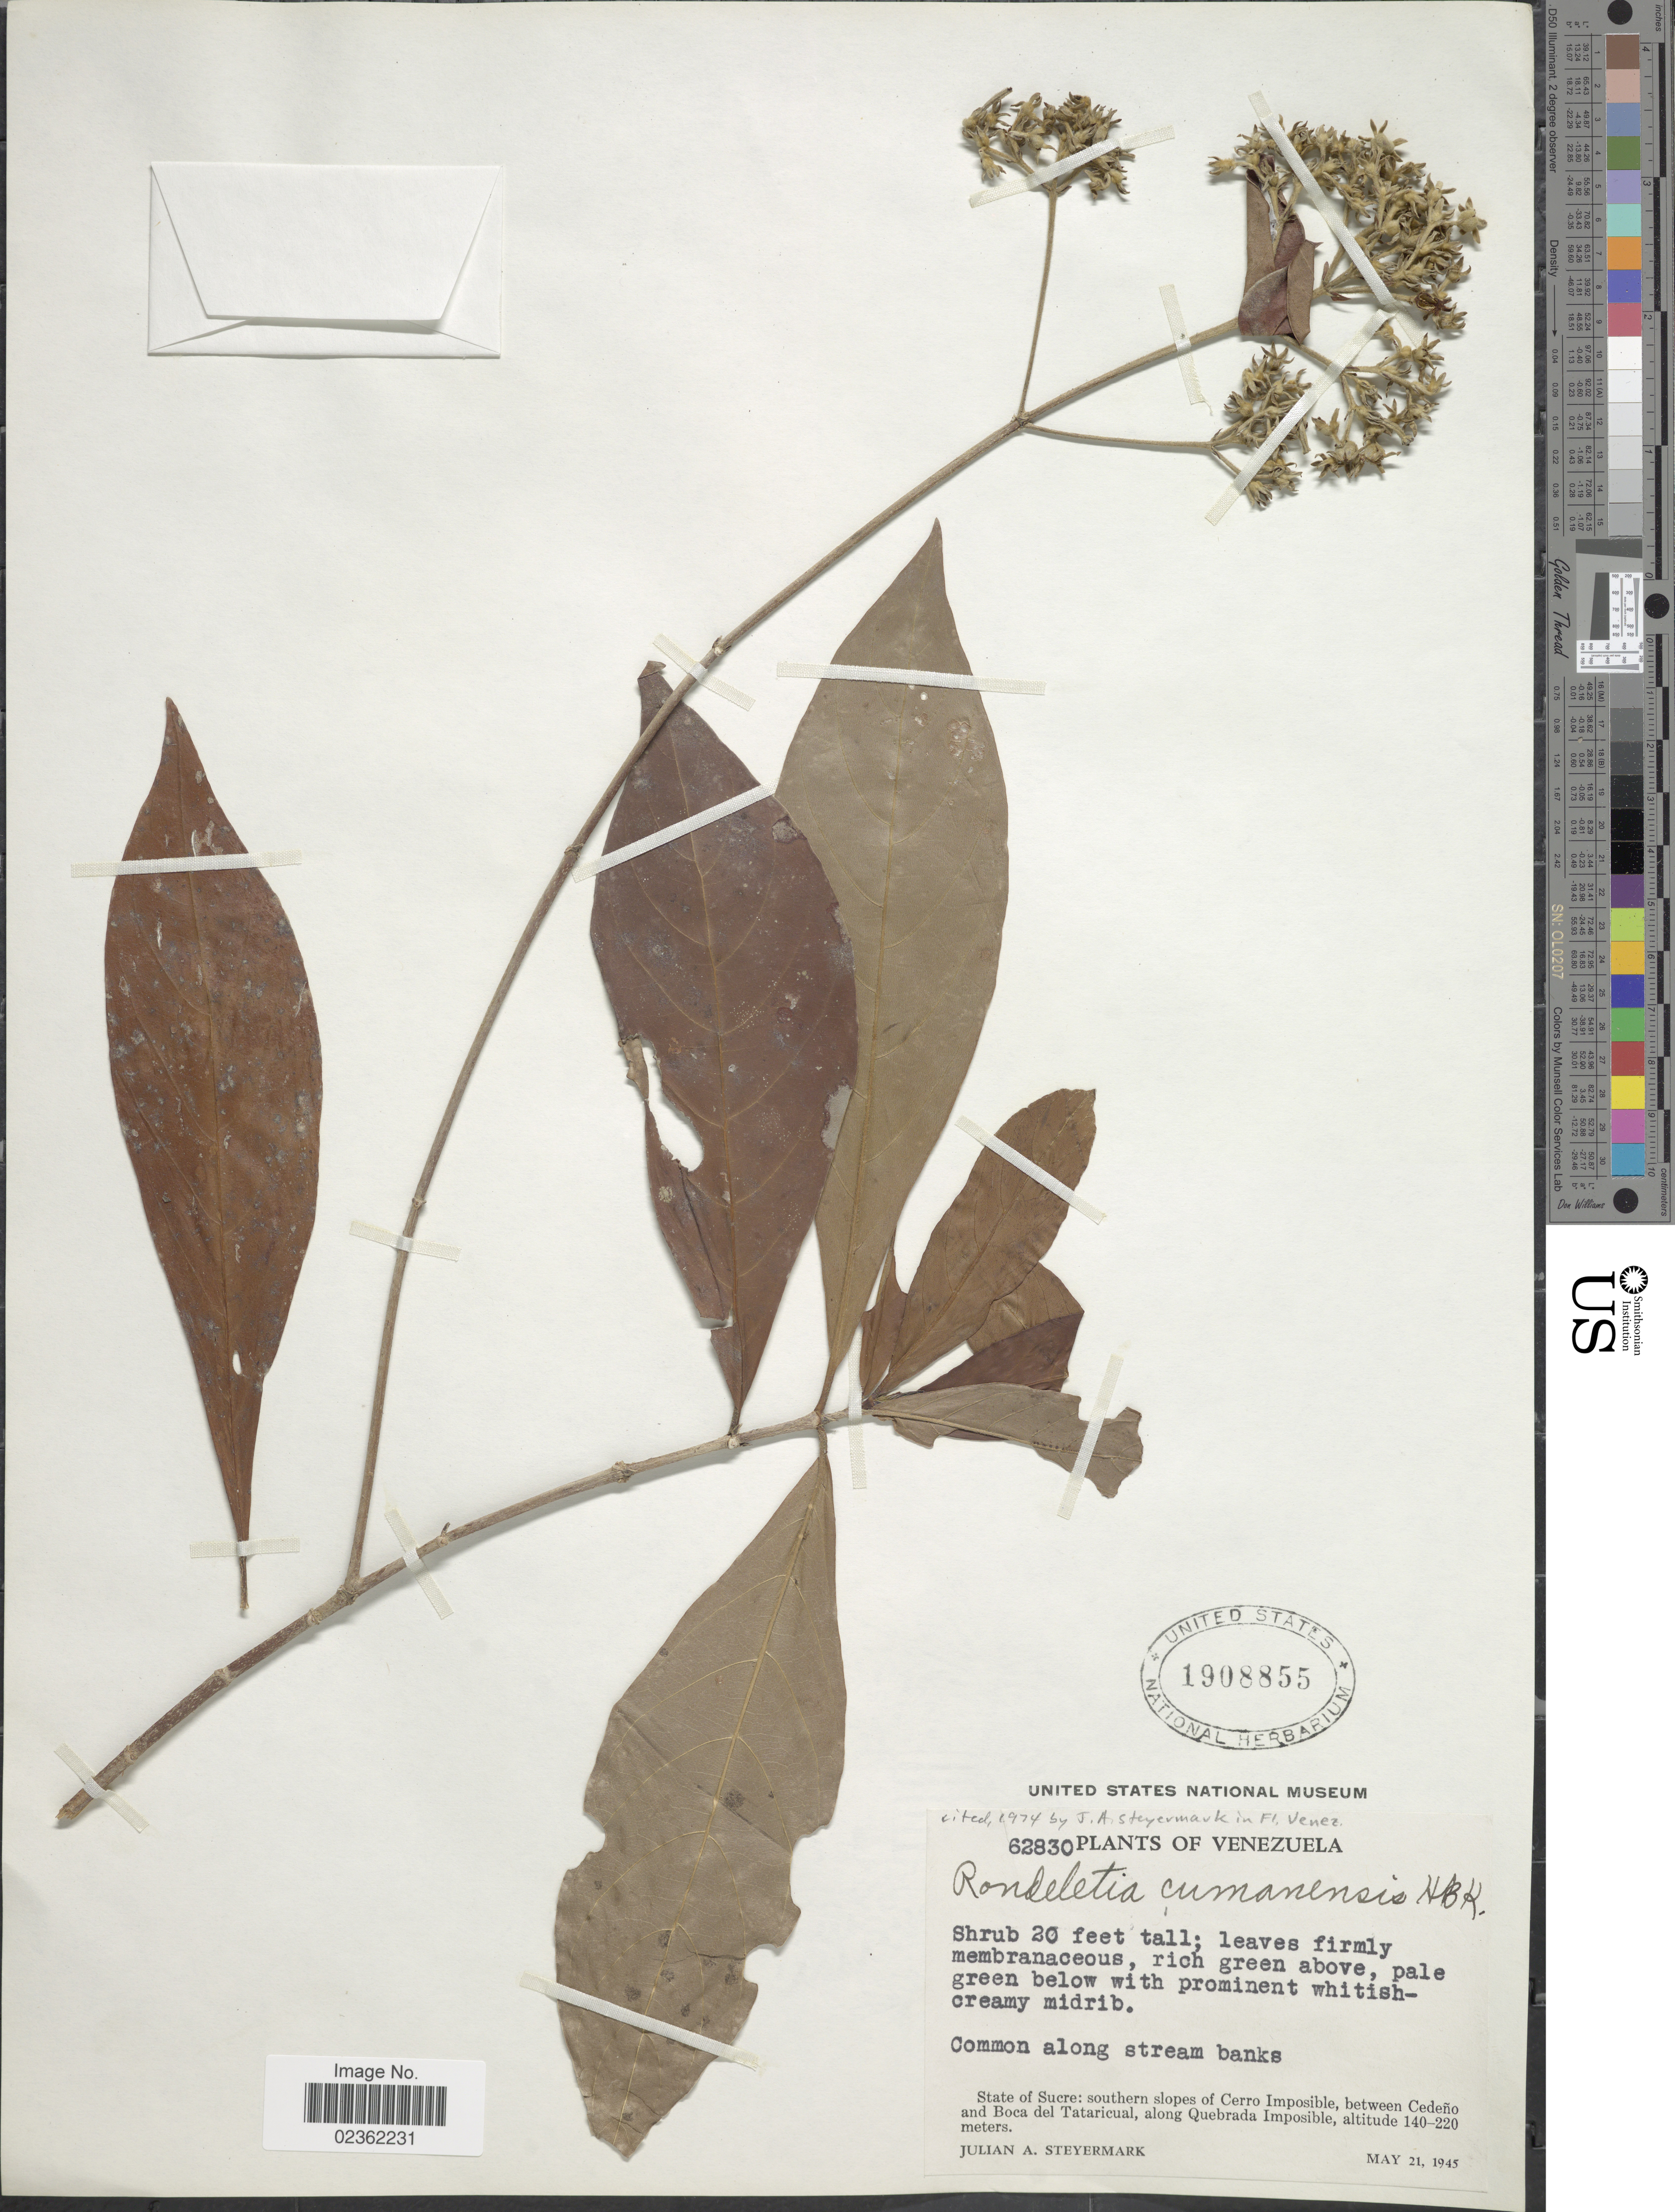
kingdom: Plantae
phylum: Tracheophyta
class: Magnoliopsida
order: Gentianales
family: Rubiaceae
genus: Rondeletia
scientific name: Rondeletia cumanensis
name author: Kunth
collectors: J. Steyermark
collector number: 62830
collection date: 1945-05-21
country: Venezuela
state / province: Sucre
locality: Southern slopes of Cerro Imposible, between Cedeno and Boca del Tataricual, along Quebrada Imposible, common along stream banks.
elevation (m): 140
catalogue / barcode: US 1908855